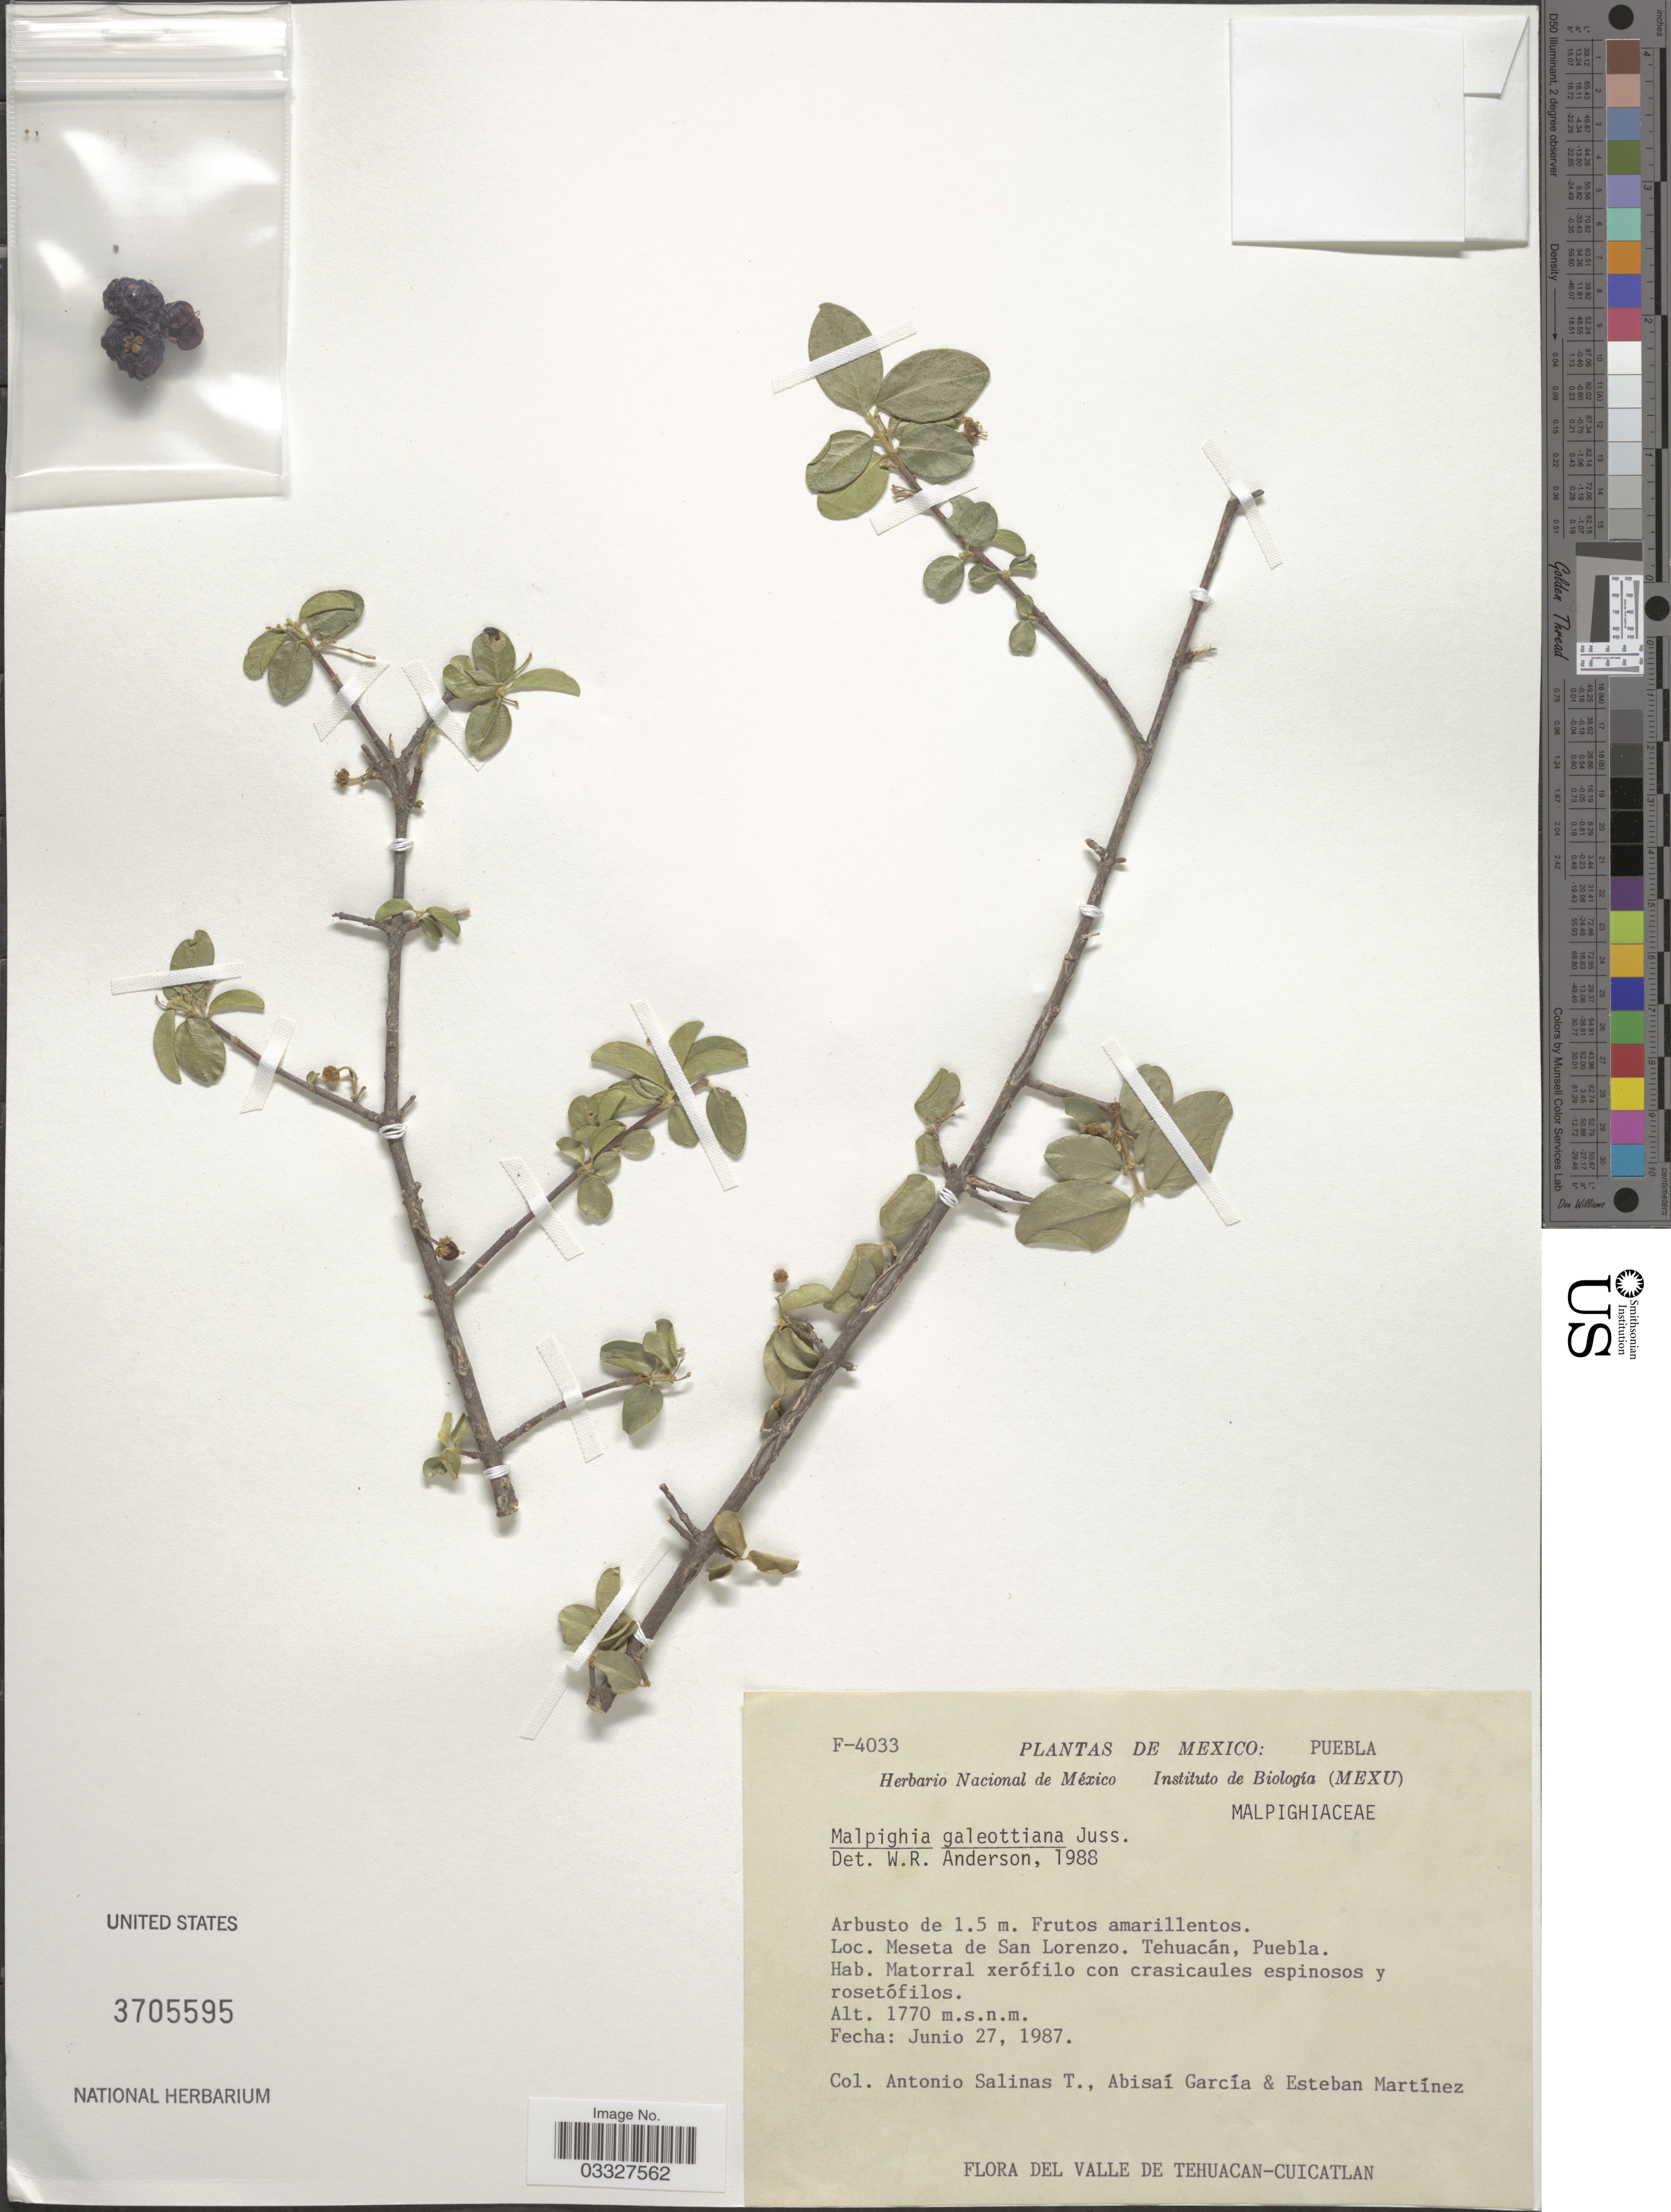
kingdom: Plantae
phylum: Tracheophyta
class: Magnoliopsida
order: Malpighiales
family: Malpighiaceae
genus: Malpighia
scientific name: Malpighia galeottiana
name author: A. Juss.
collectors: A. Salinas T., A. Garcia & E. Martínez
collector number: F-4033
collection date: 1987-06-27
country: Mexico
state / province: Puebla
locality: Meseta de San Lorenzo. Tehuacán, Puebla.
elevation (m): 1770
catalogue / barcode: US 3705595